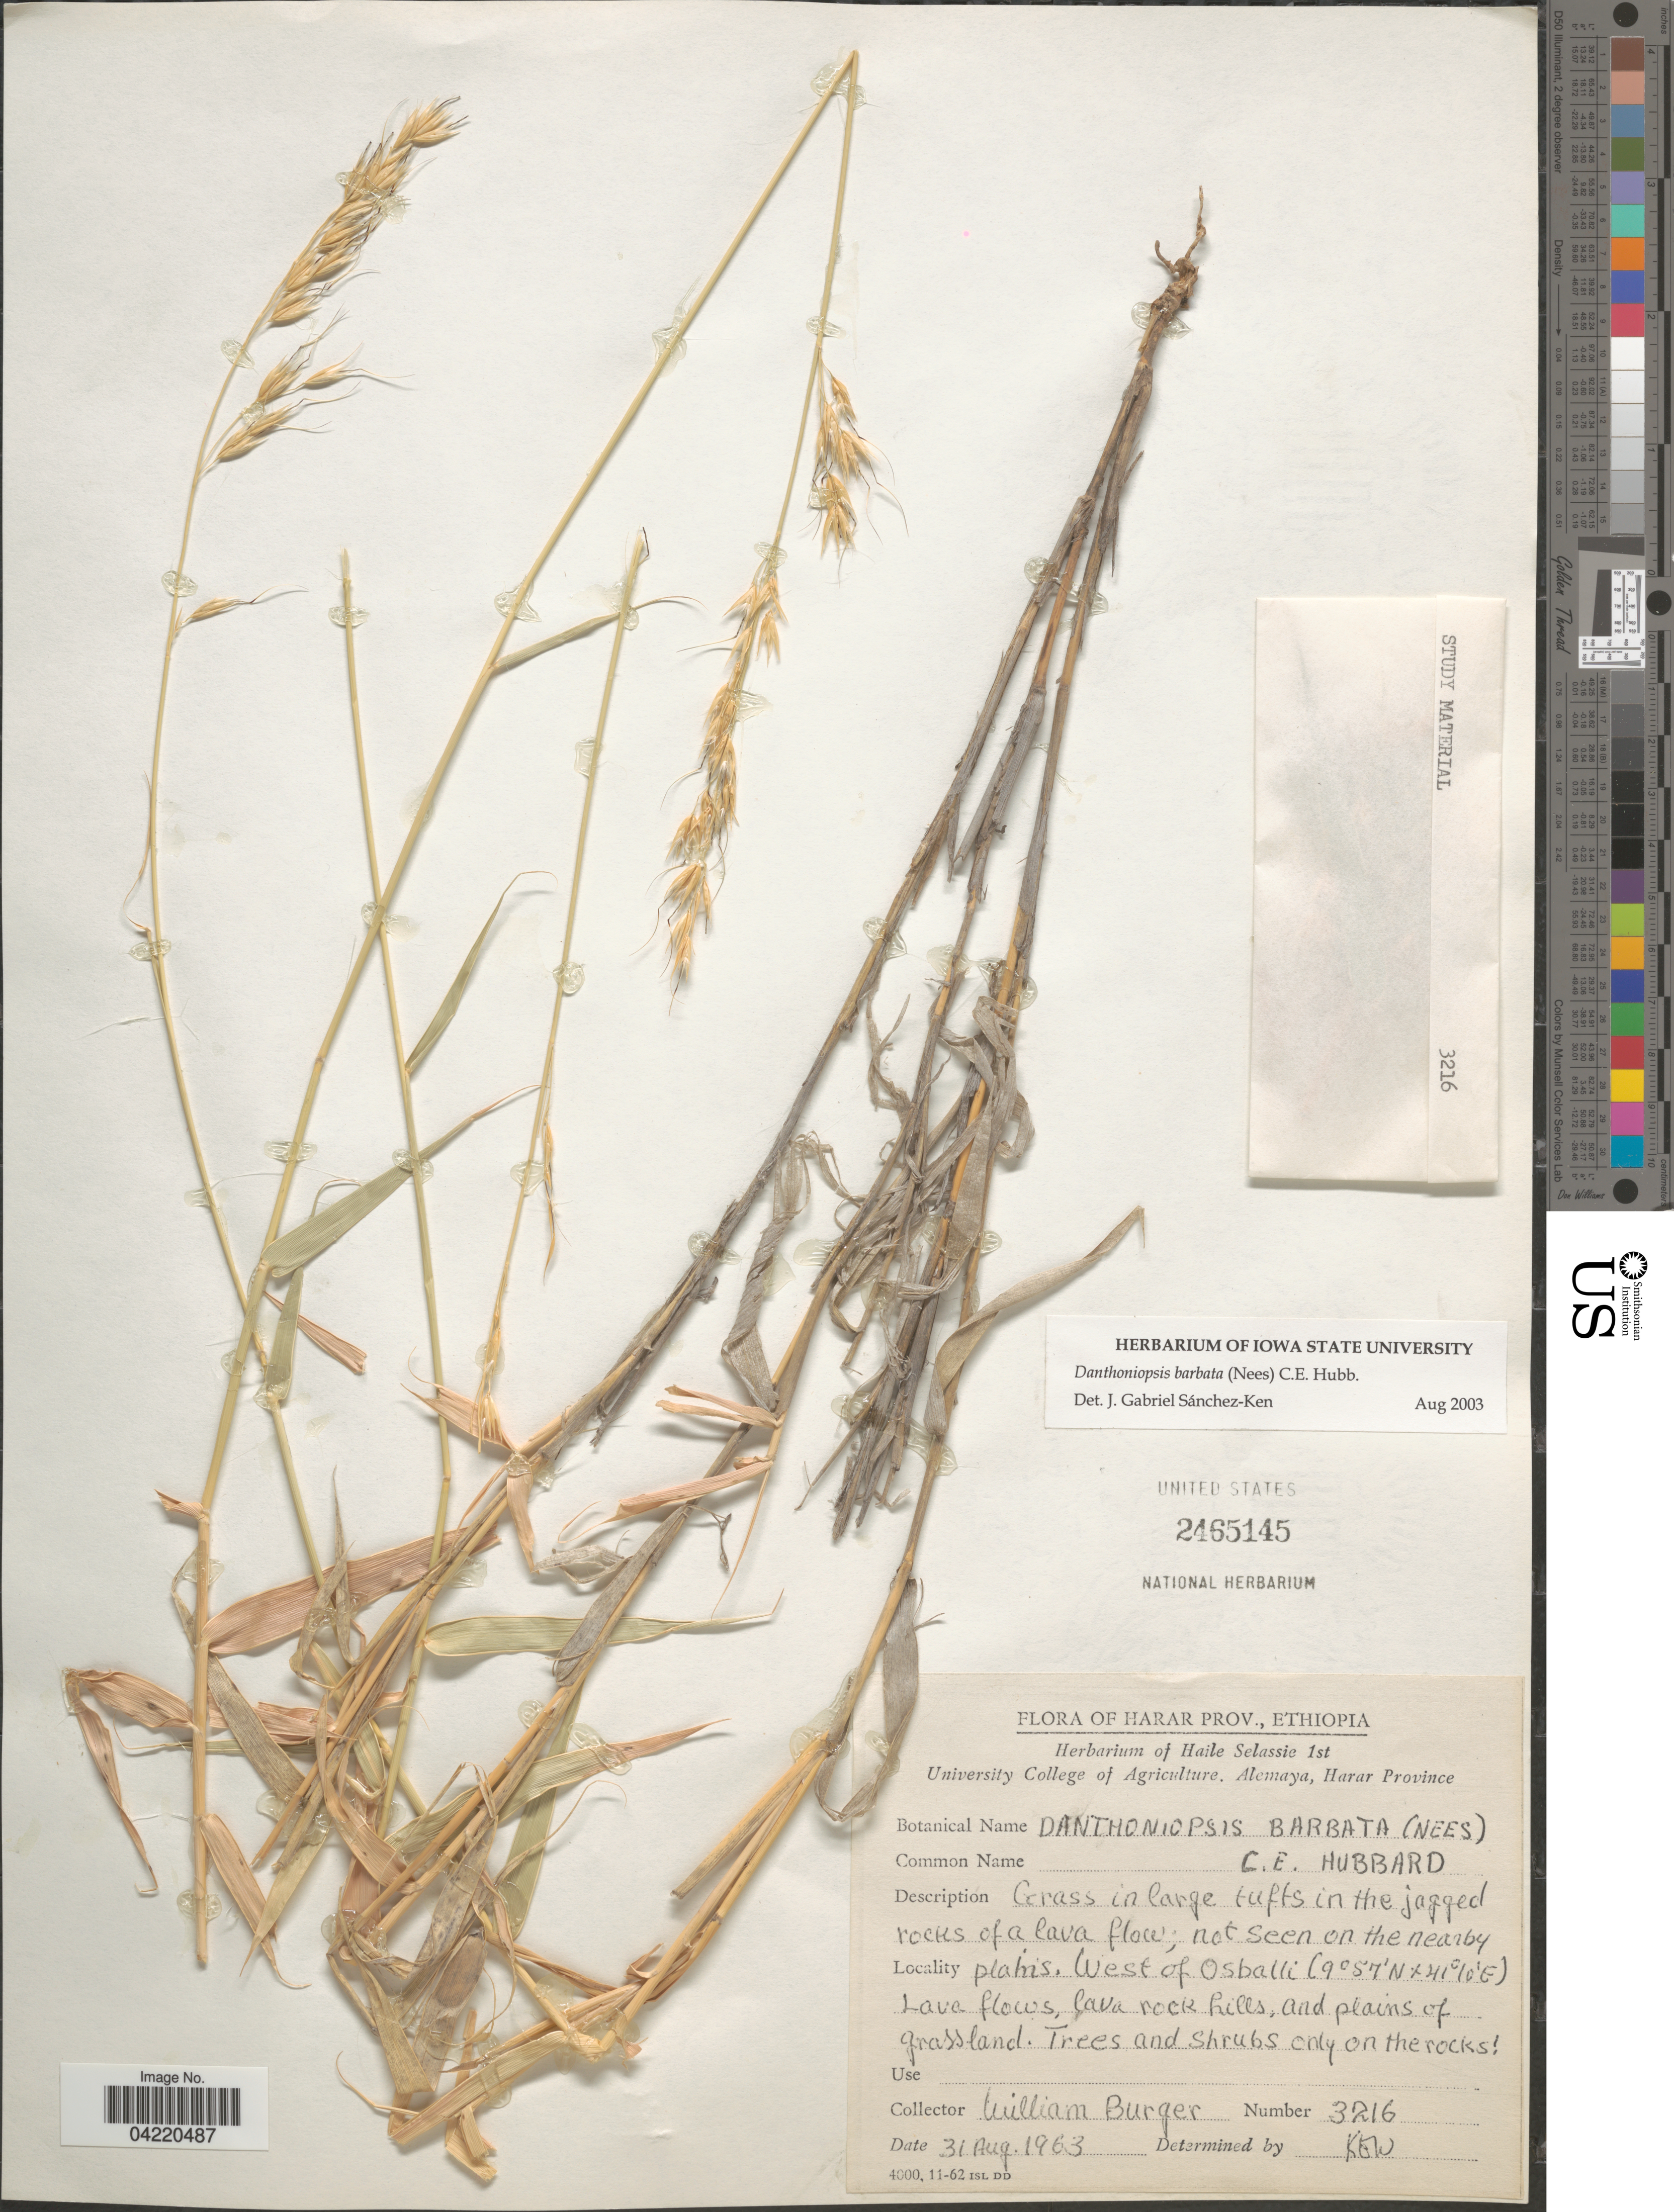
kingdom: Plantae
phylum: Tracheophyta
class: Liliopsida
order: Poales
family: Poaceae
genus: Danthoniopsis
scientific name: Danthoniopsis barbata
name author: (Nees) C. E. Hubb.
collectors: W. Burger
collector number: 3216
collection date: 1963-08-31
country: Ethiopia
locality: Harar Prov. West of Osballi.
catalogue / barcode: US 2465145